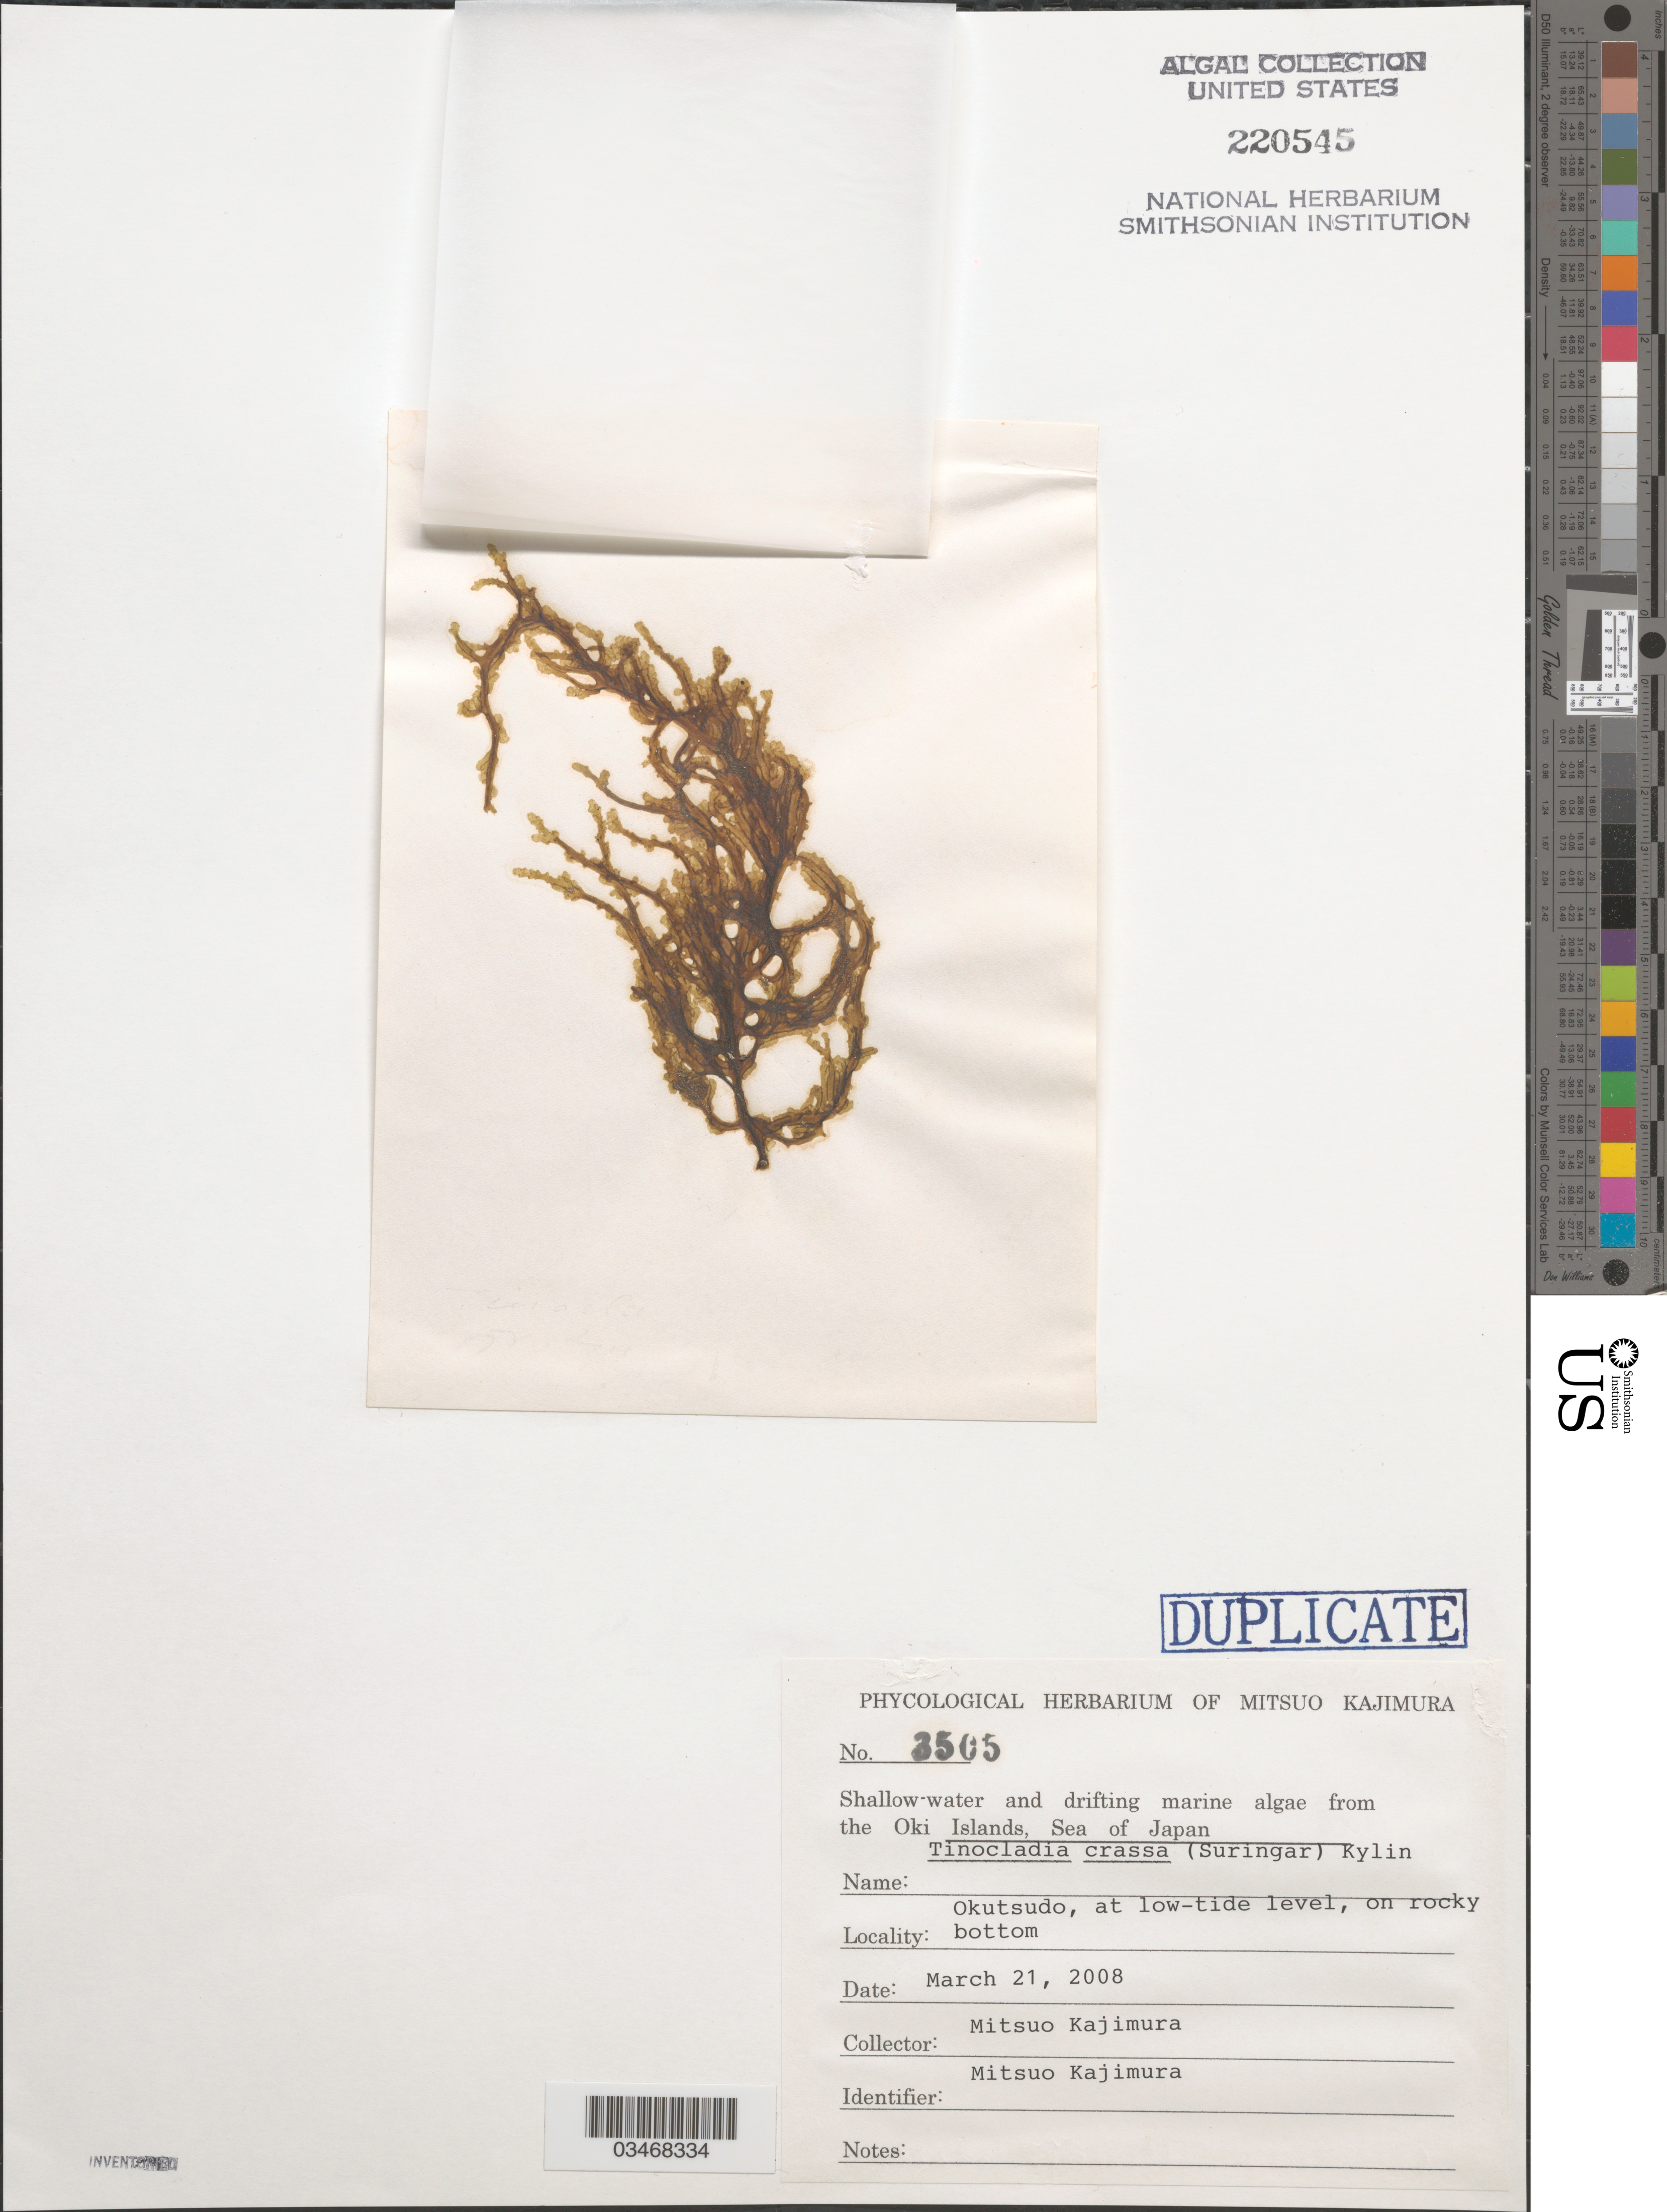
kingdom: Chromista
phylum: Ochrophyta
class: Phaeophyceae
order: Ectocarpales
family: Chordariaceae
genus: Tinocladia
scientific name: Tinocladia crassa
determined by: Kajimura, Mitsuo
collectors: M. Kajimura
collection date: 2008-03-21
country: Japan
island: Oki Islands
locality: Okutsudo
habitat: At low-tide level, on rocky bottom.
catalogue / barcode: US 220545